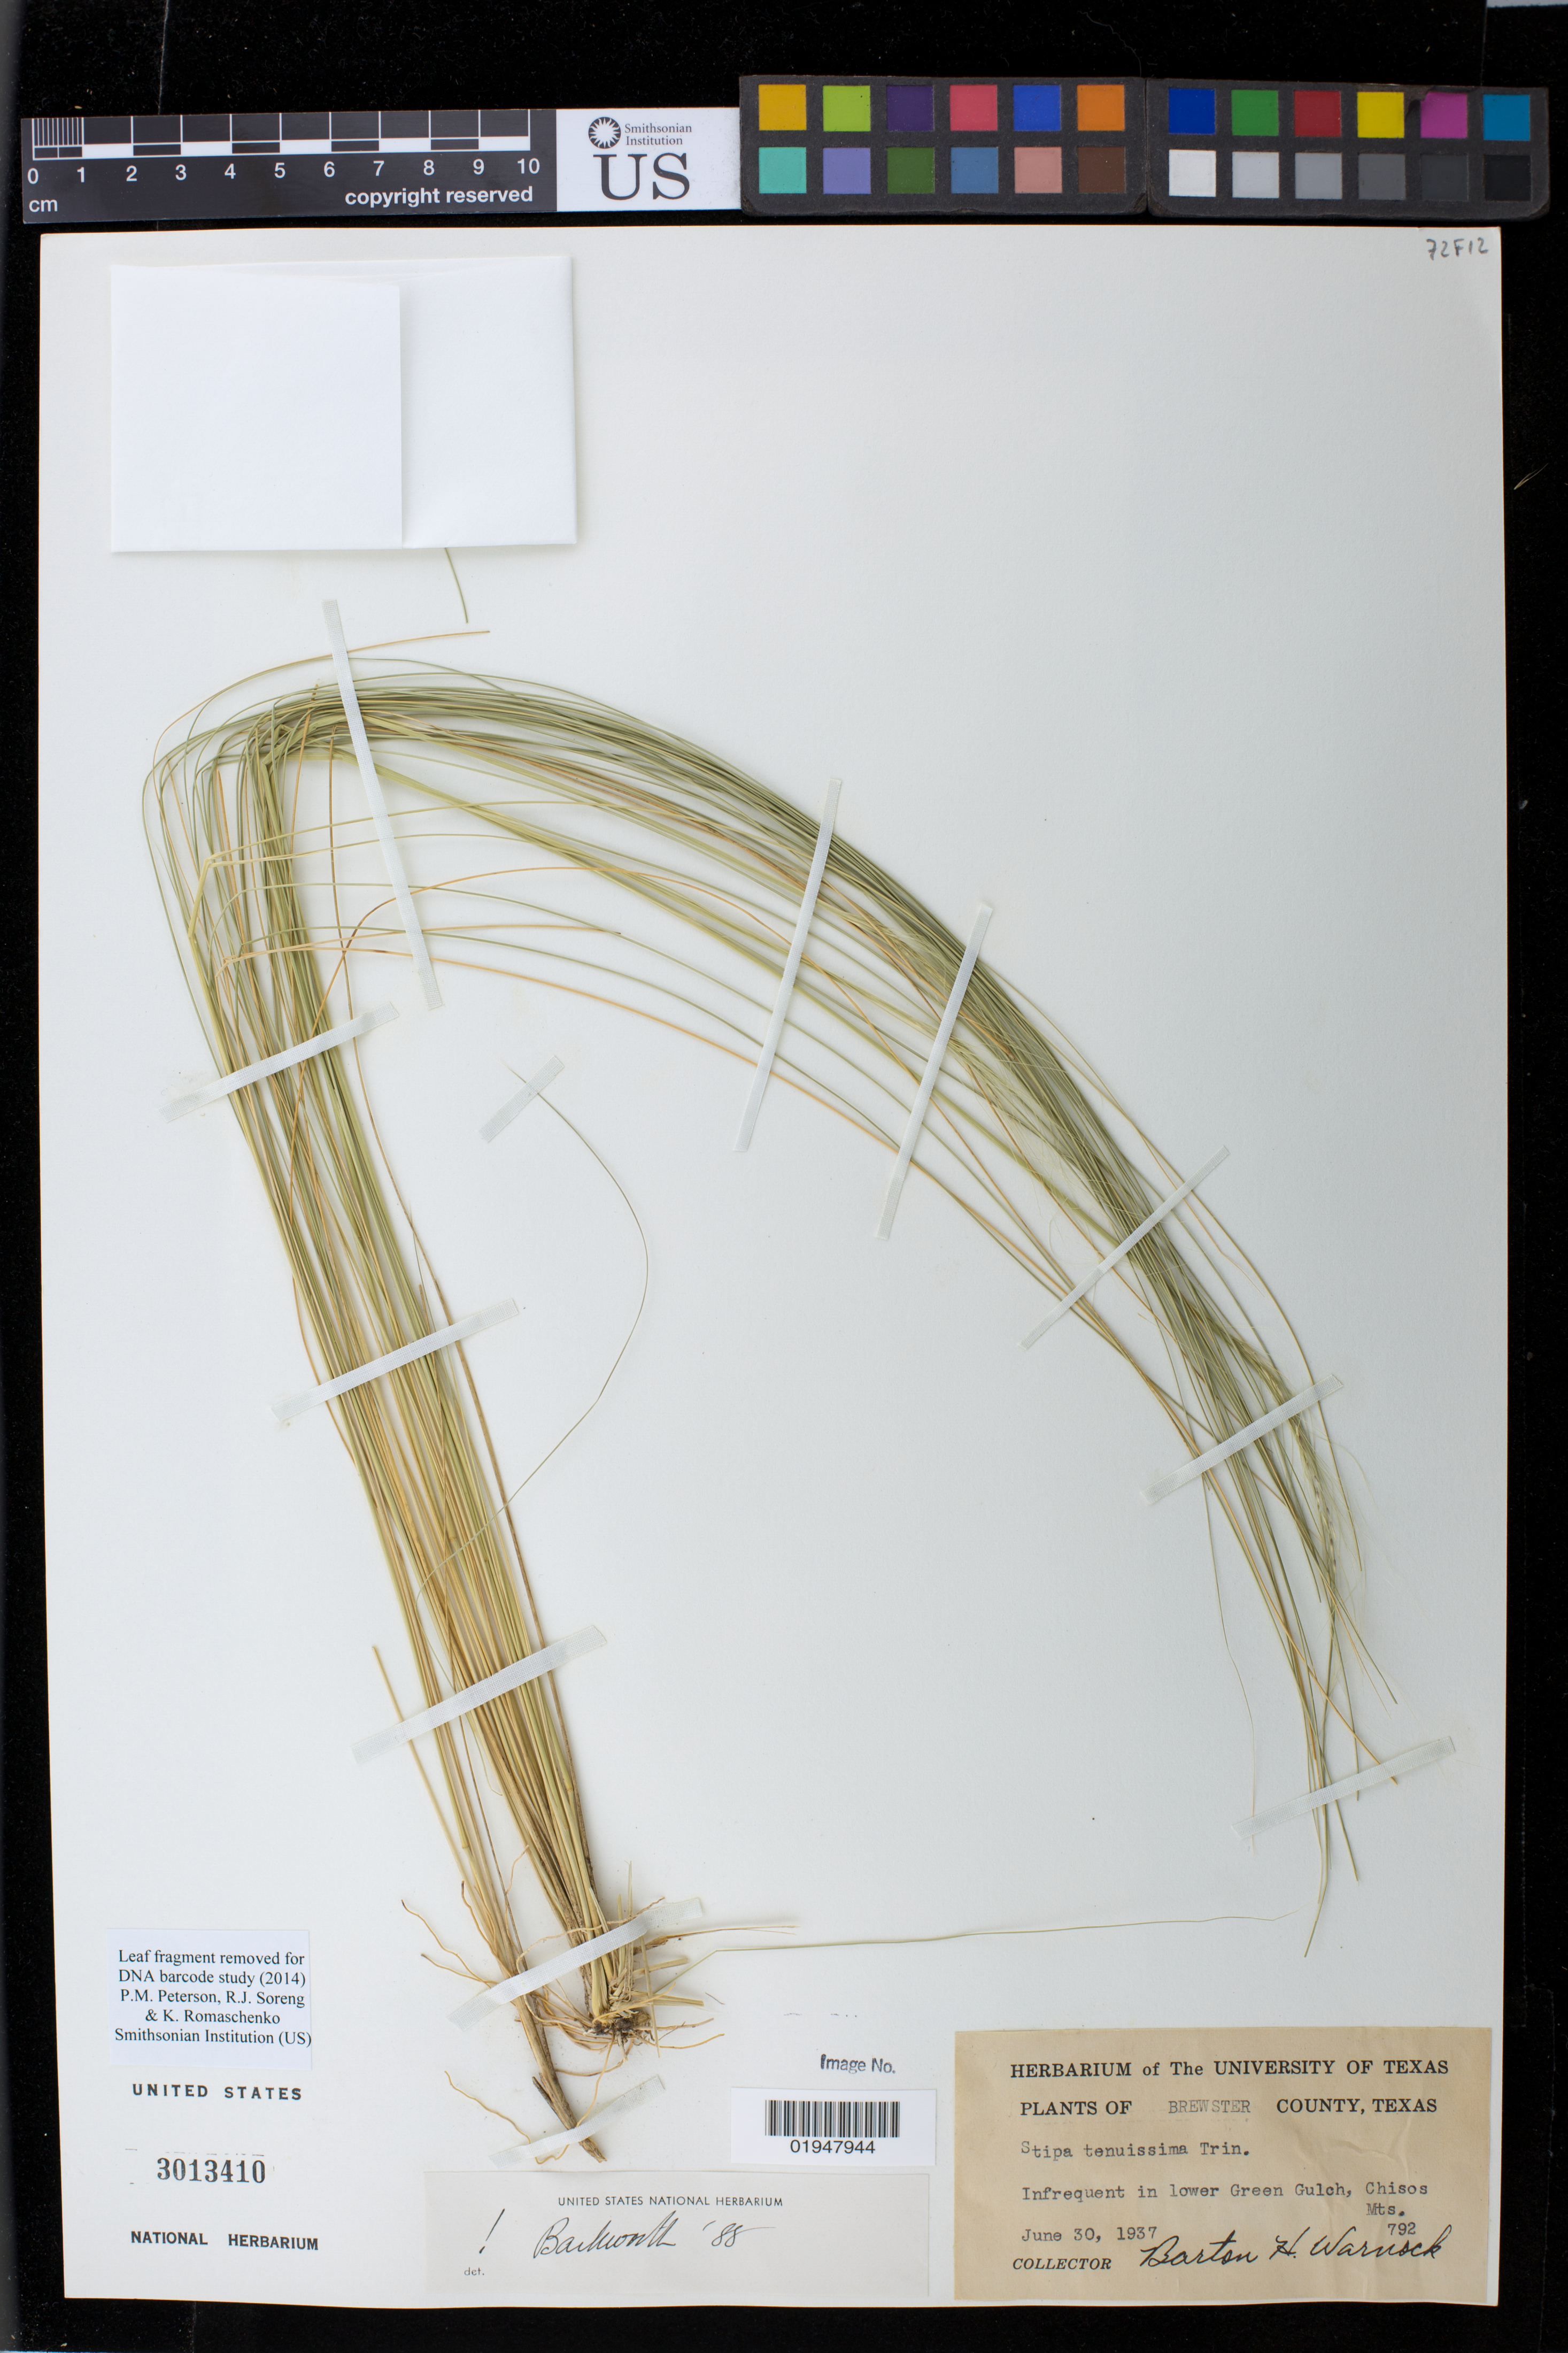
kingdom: Plantae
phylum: Tracheophyta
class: Liliopsida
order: Poales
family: Poaceae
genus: Nassella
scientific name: Nassella tenuissima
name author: (Trin.) Barkworth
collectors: B. H. Warnock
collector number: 792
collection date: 1937-06-30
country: United States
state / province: Texas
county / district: Brewster County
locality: lower Green Gulch, Chisos Mts.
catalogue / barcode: US 3013410